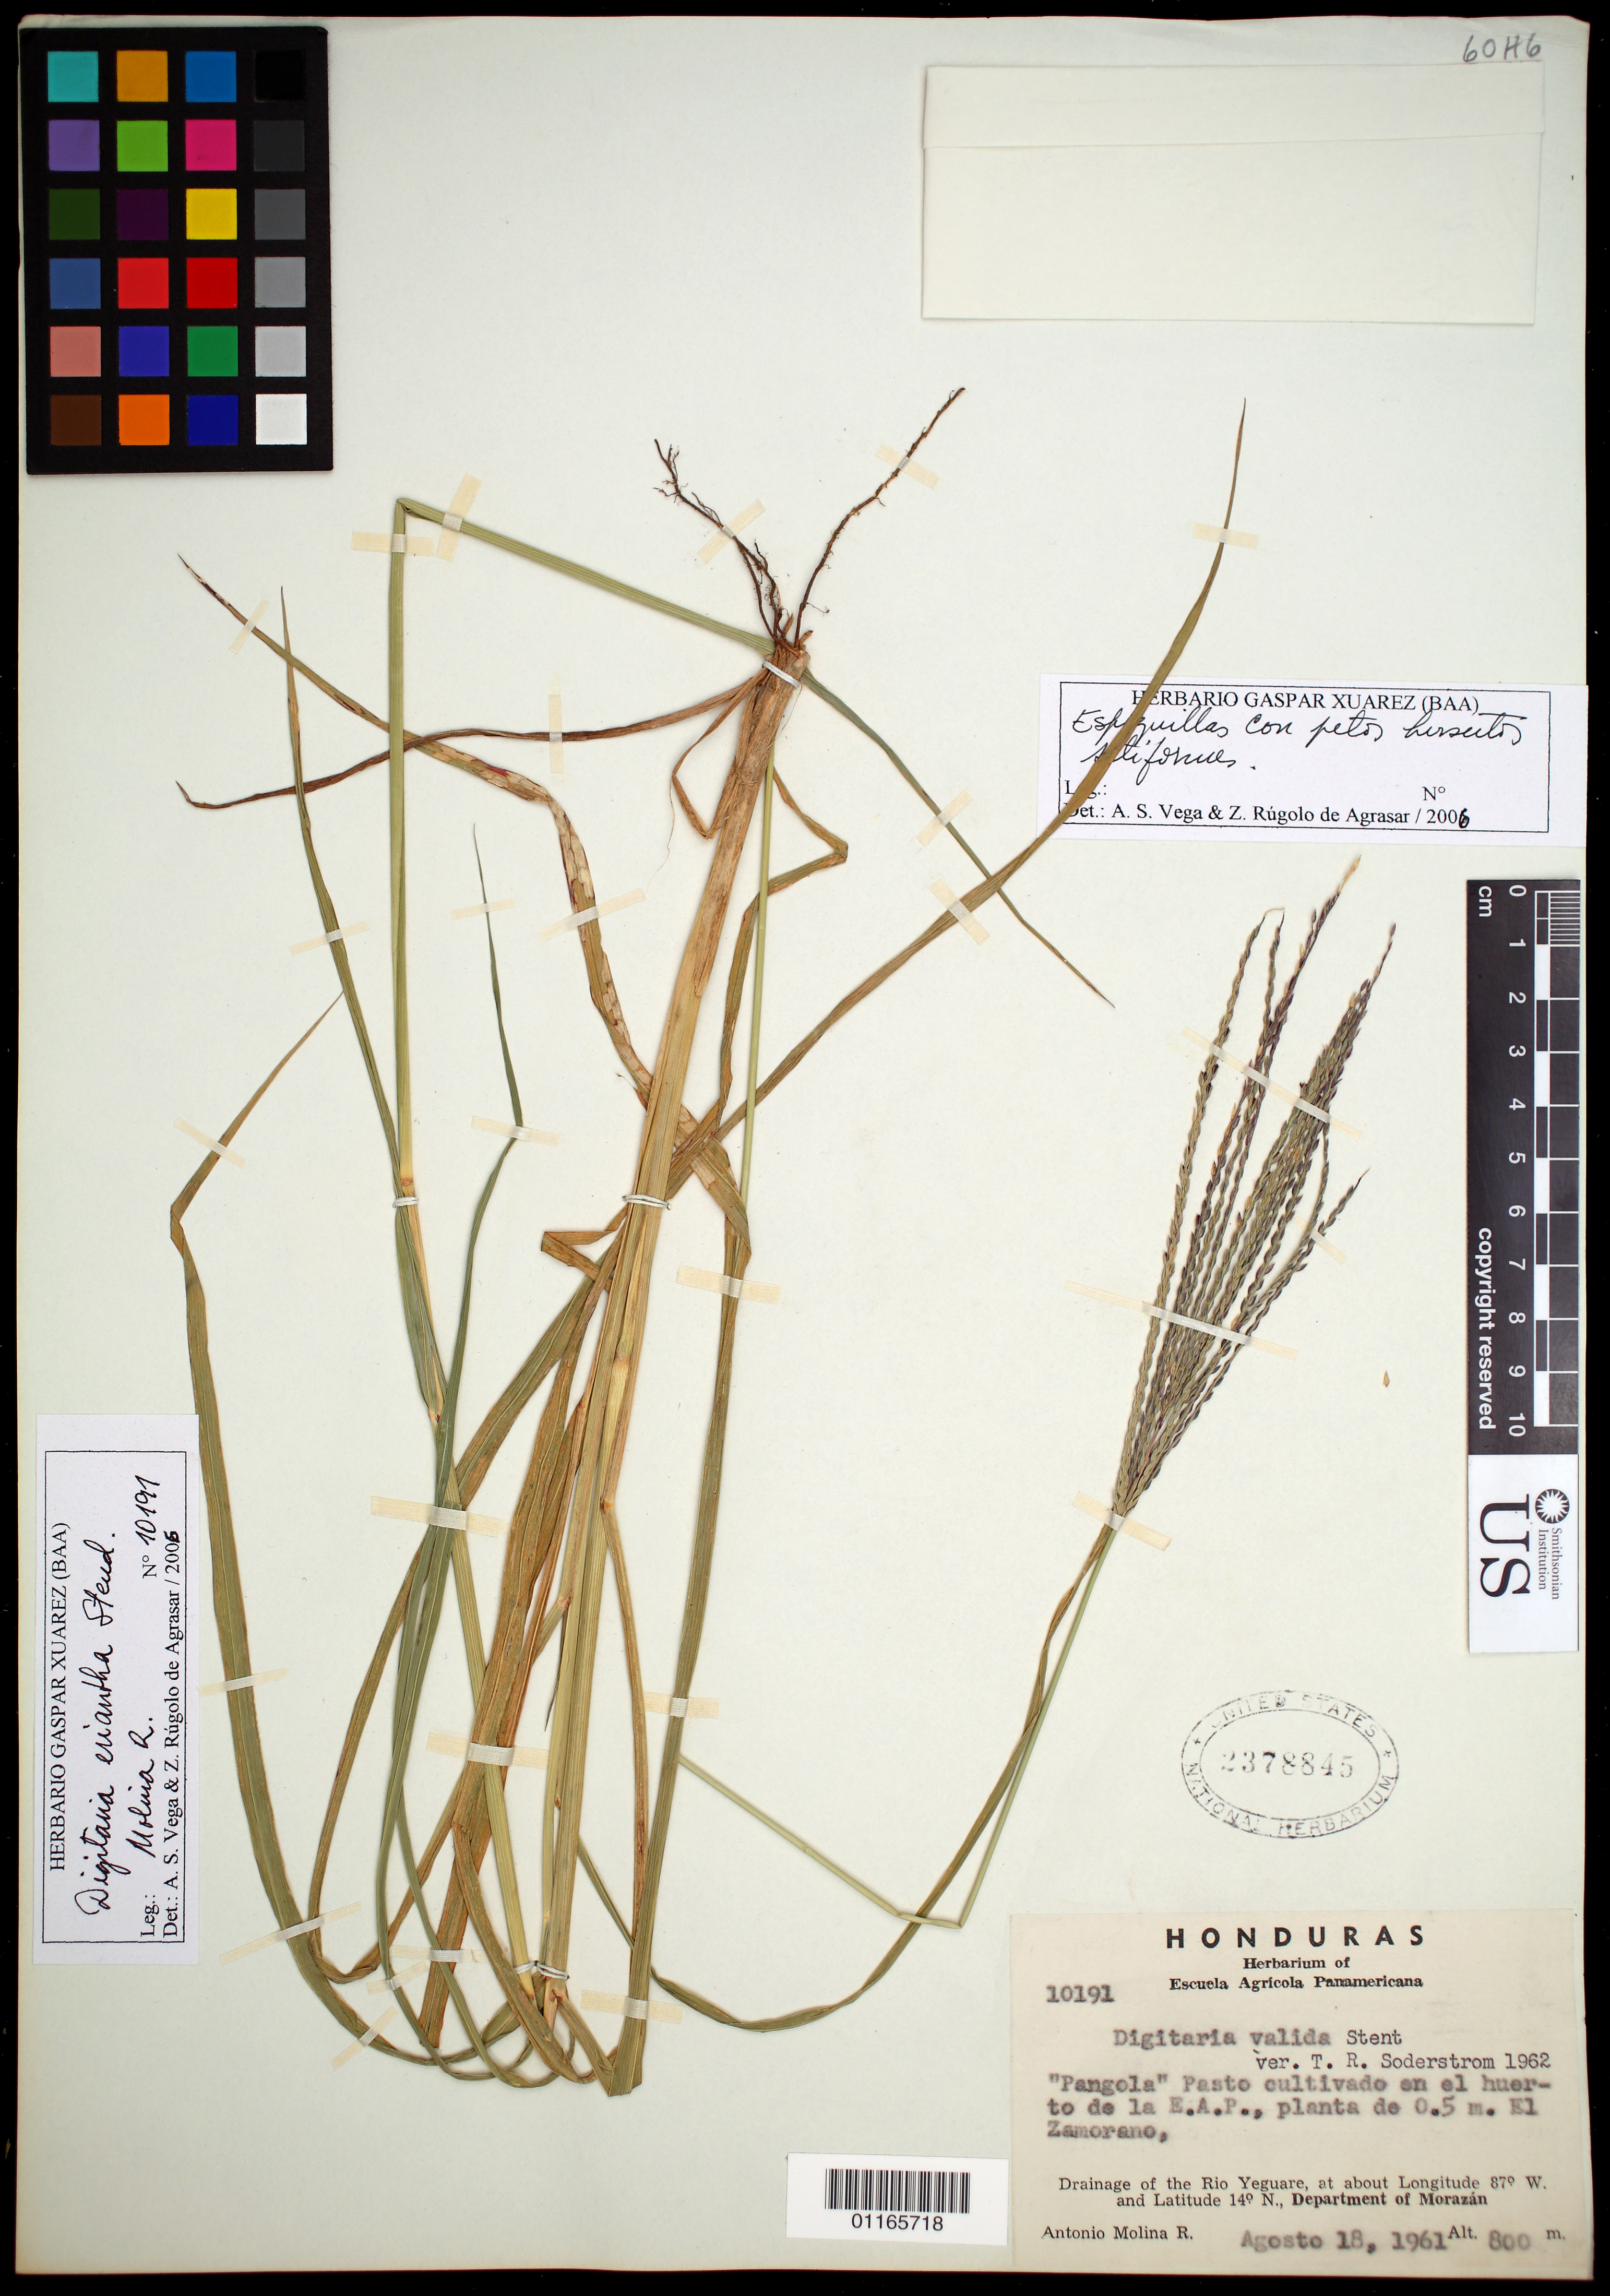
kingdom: Plantae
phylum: Tracheophyta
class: Liliopsida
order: Poales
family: Poaceae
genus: Digitaria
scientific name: Digitaria eriantha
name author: Steud.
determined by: Vega, A. S.; Rúgolo de Agrasar, Z. E.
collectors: A. Molina R.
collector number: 10191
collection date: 1961-08-18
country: Honduras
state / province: Fco. Morazán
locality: "Pangola" Pasto cultivado en el huerto de la E.A.P., planta de 0.5 m. El Zamorano.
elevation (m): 800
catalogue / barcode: US 2378845